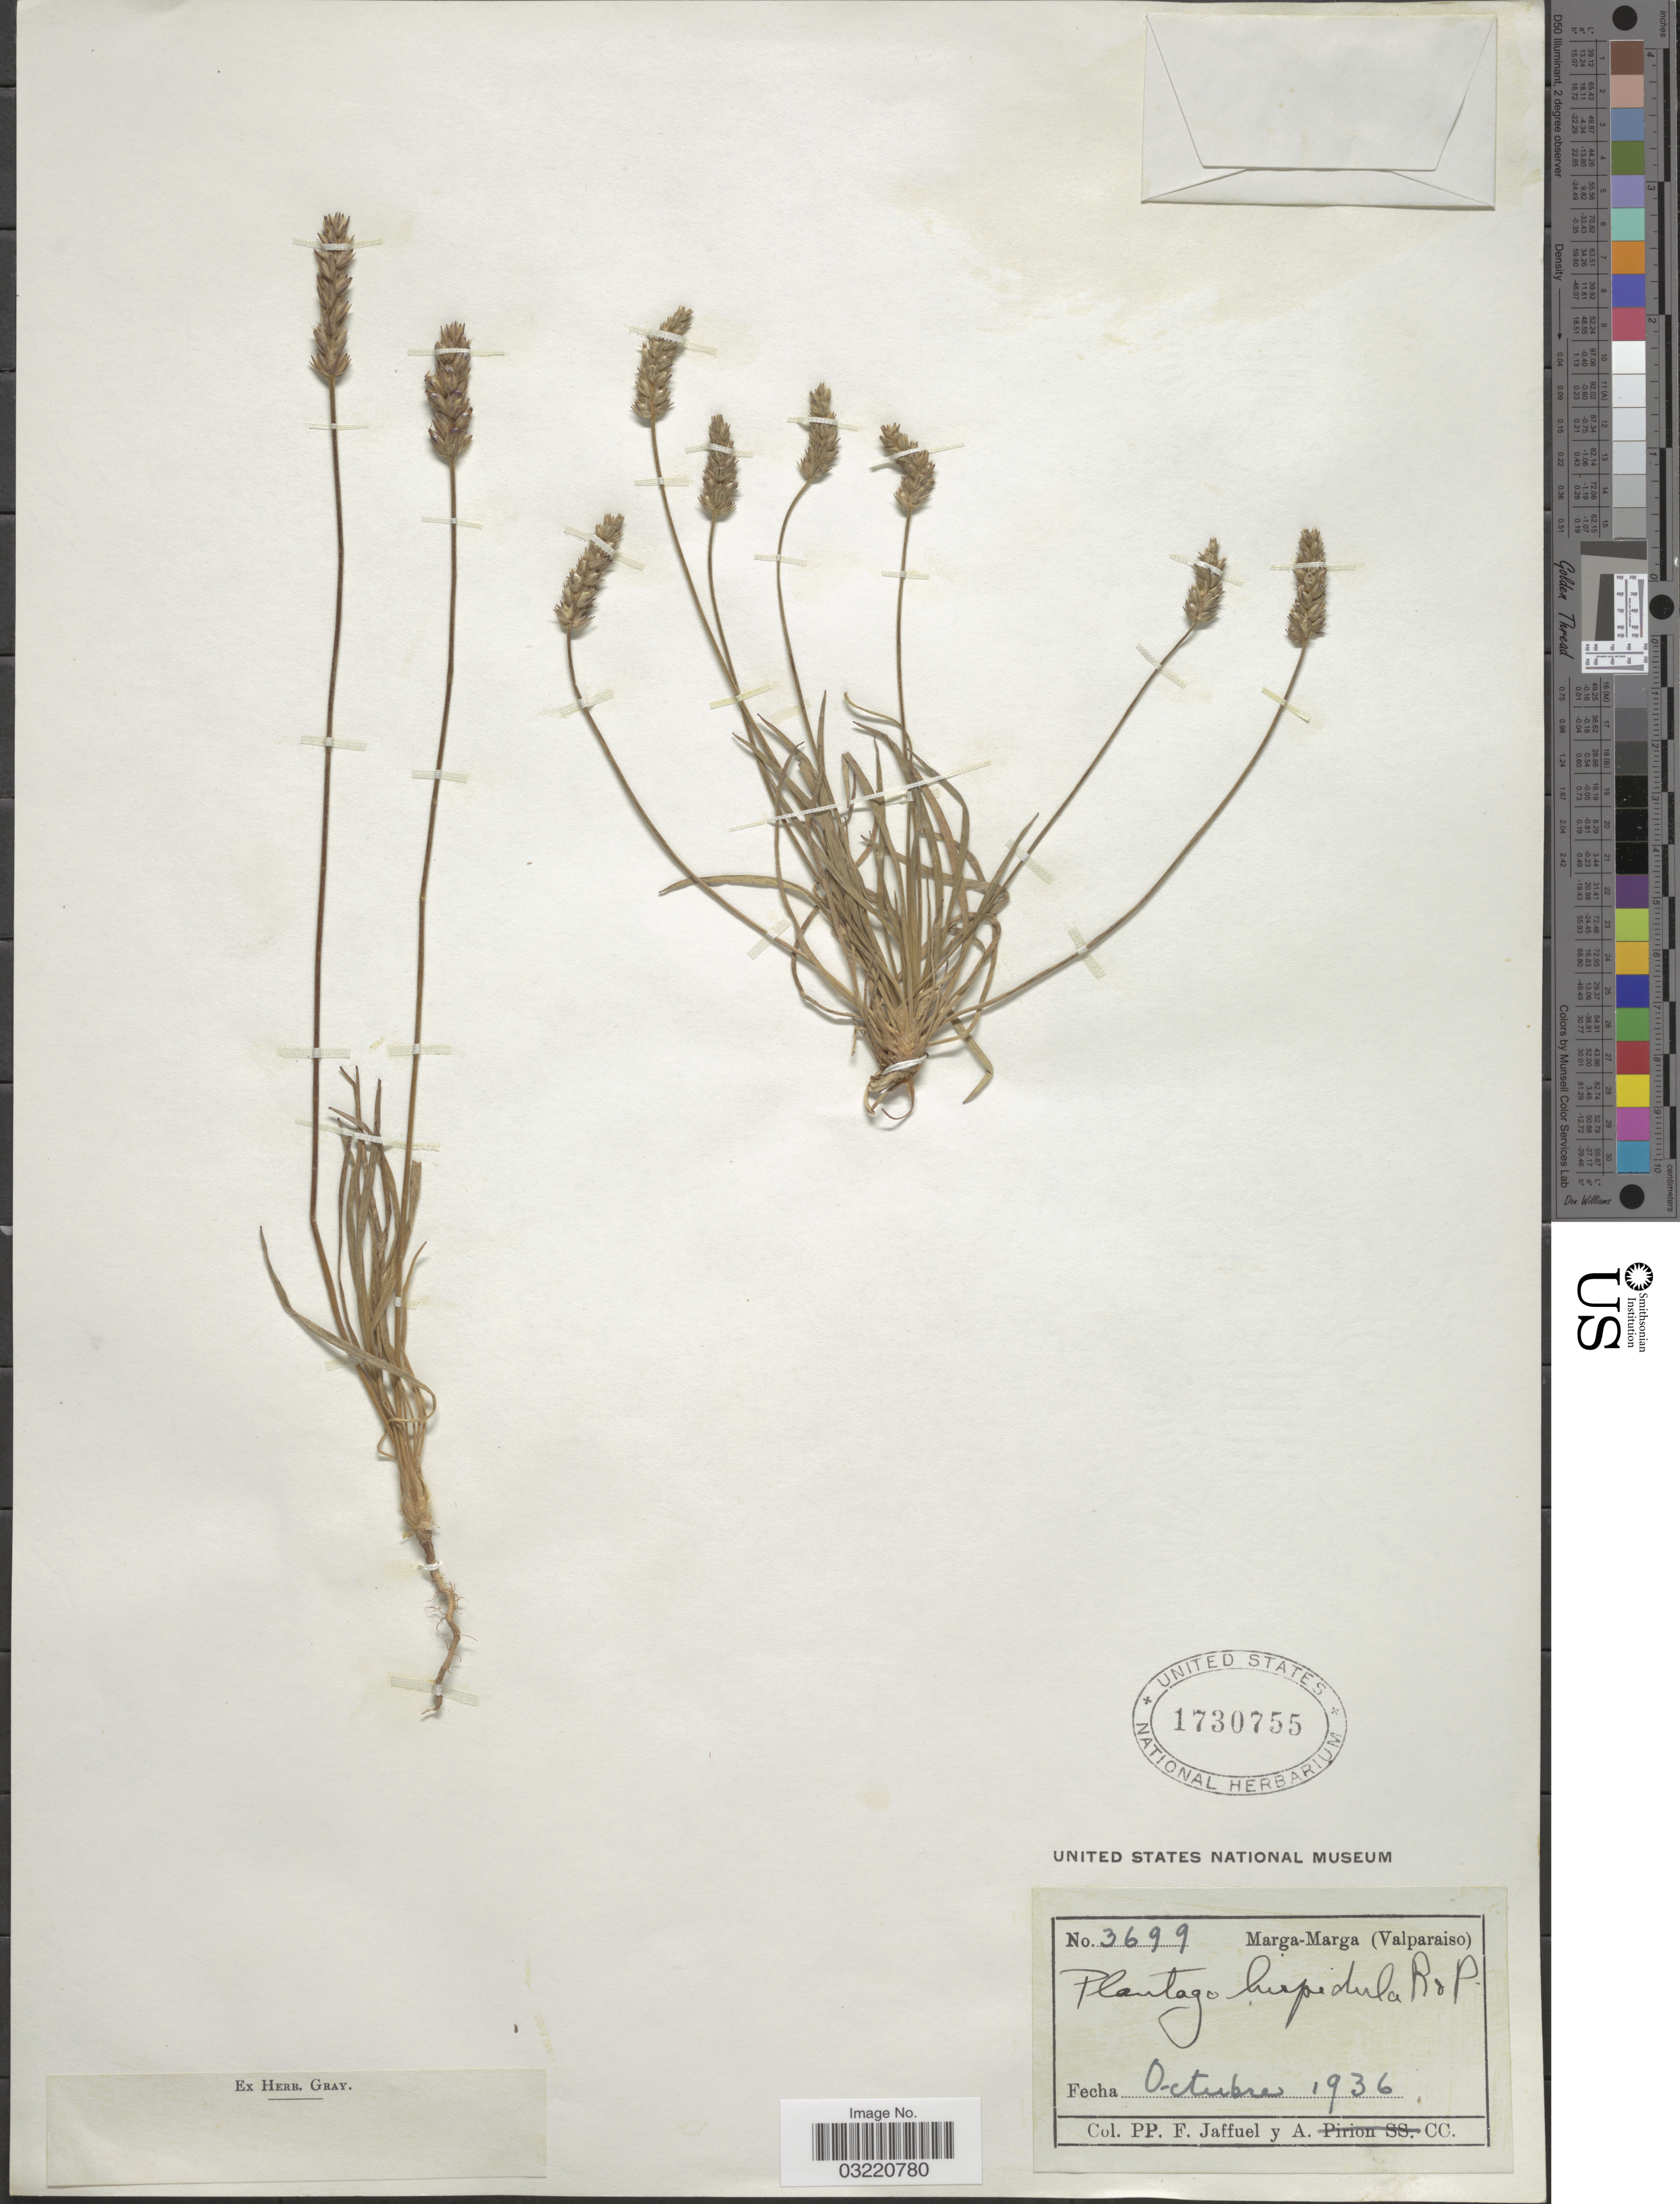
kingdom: Plantae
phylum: Tracheophyta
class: Magnoliopsida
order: Lamiales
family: Plantaginaceae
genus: Plantago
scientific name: Plantago hispidula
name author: Ruiz & Pav.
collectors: F. Jaffuel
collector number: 3699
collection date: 1936-10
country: Chile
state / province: Valparaíso (V)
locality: Marga-Marga.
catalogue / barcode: US 1730755